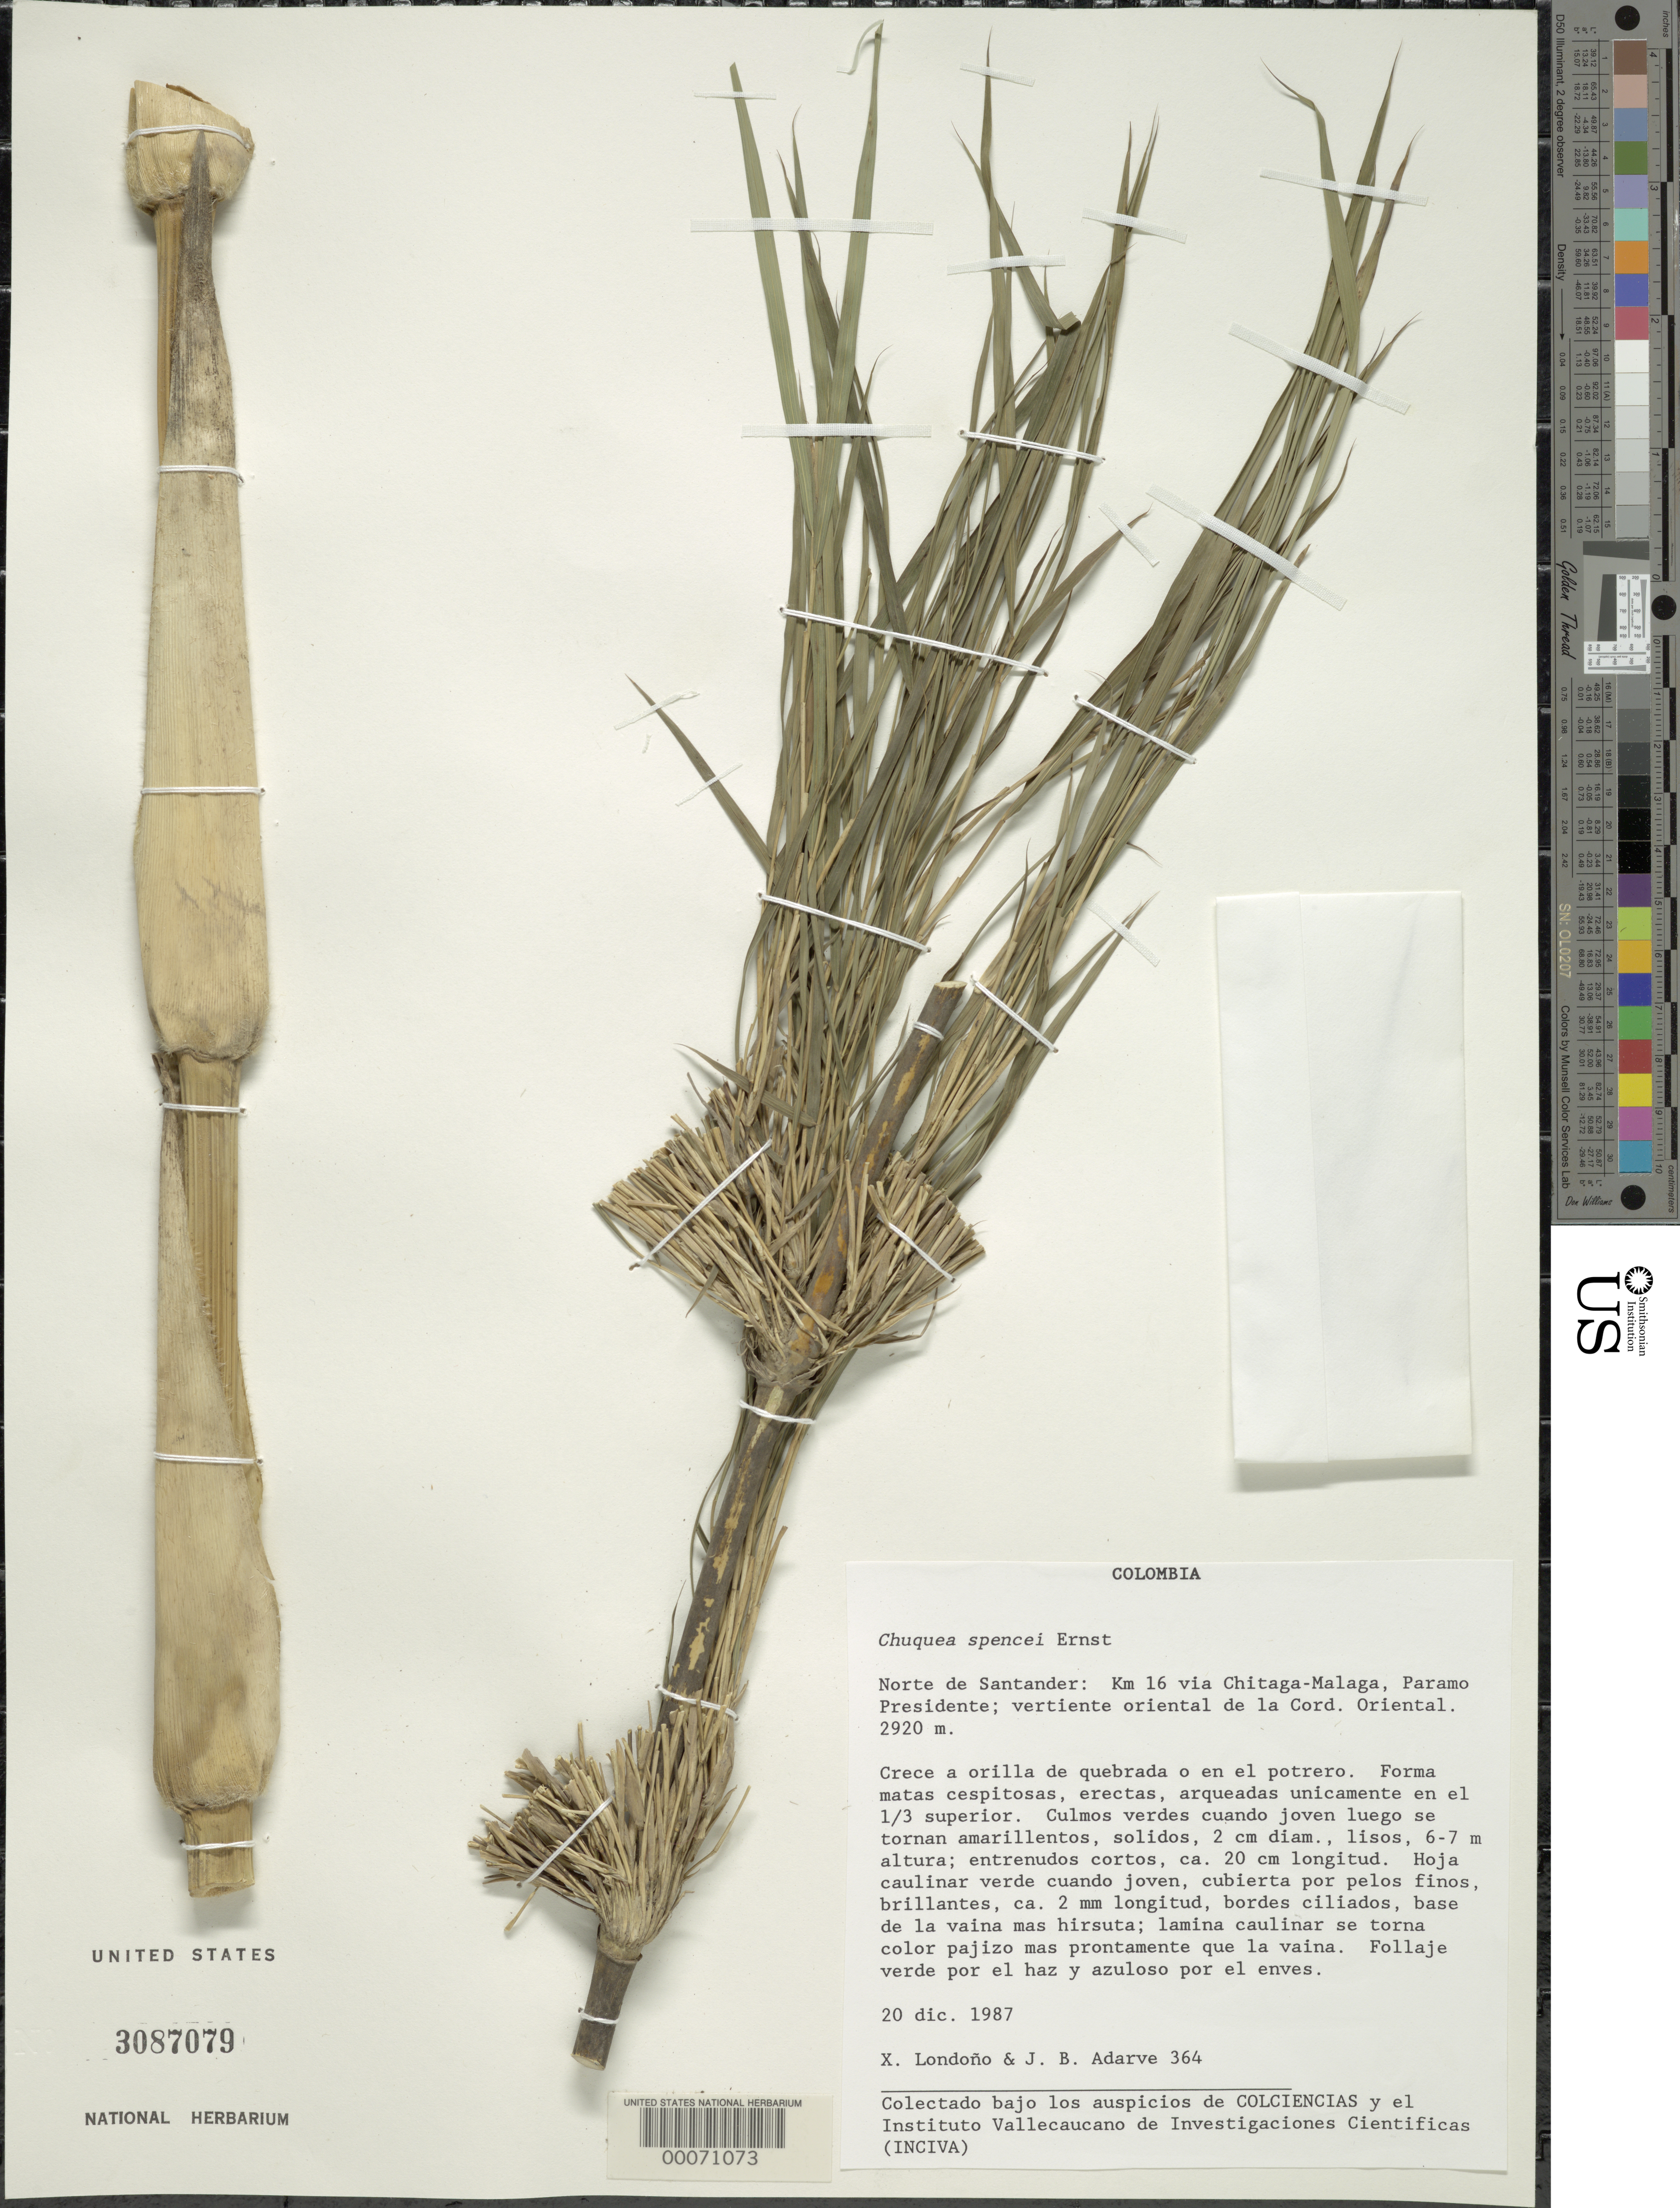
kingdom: Plantae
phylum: Tracheophyta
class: Liliopsida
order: Poales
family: Poaceae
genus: Chusquea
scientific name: Chusquea spencei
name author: Ernst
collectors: X. Londoño & J. B. Adarve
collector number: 364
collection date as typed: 20 Dec 1987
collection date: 1987-12-20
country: Colombia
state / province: Norte de Santander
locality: Km 16 by Chitaga-Malaga, Paramo Presidente, E slope of La Cord. Oriental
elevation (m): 2920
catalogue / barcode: US 3087079